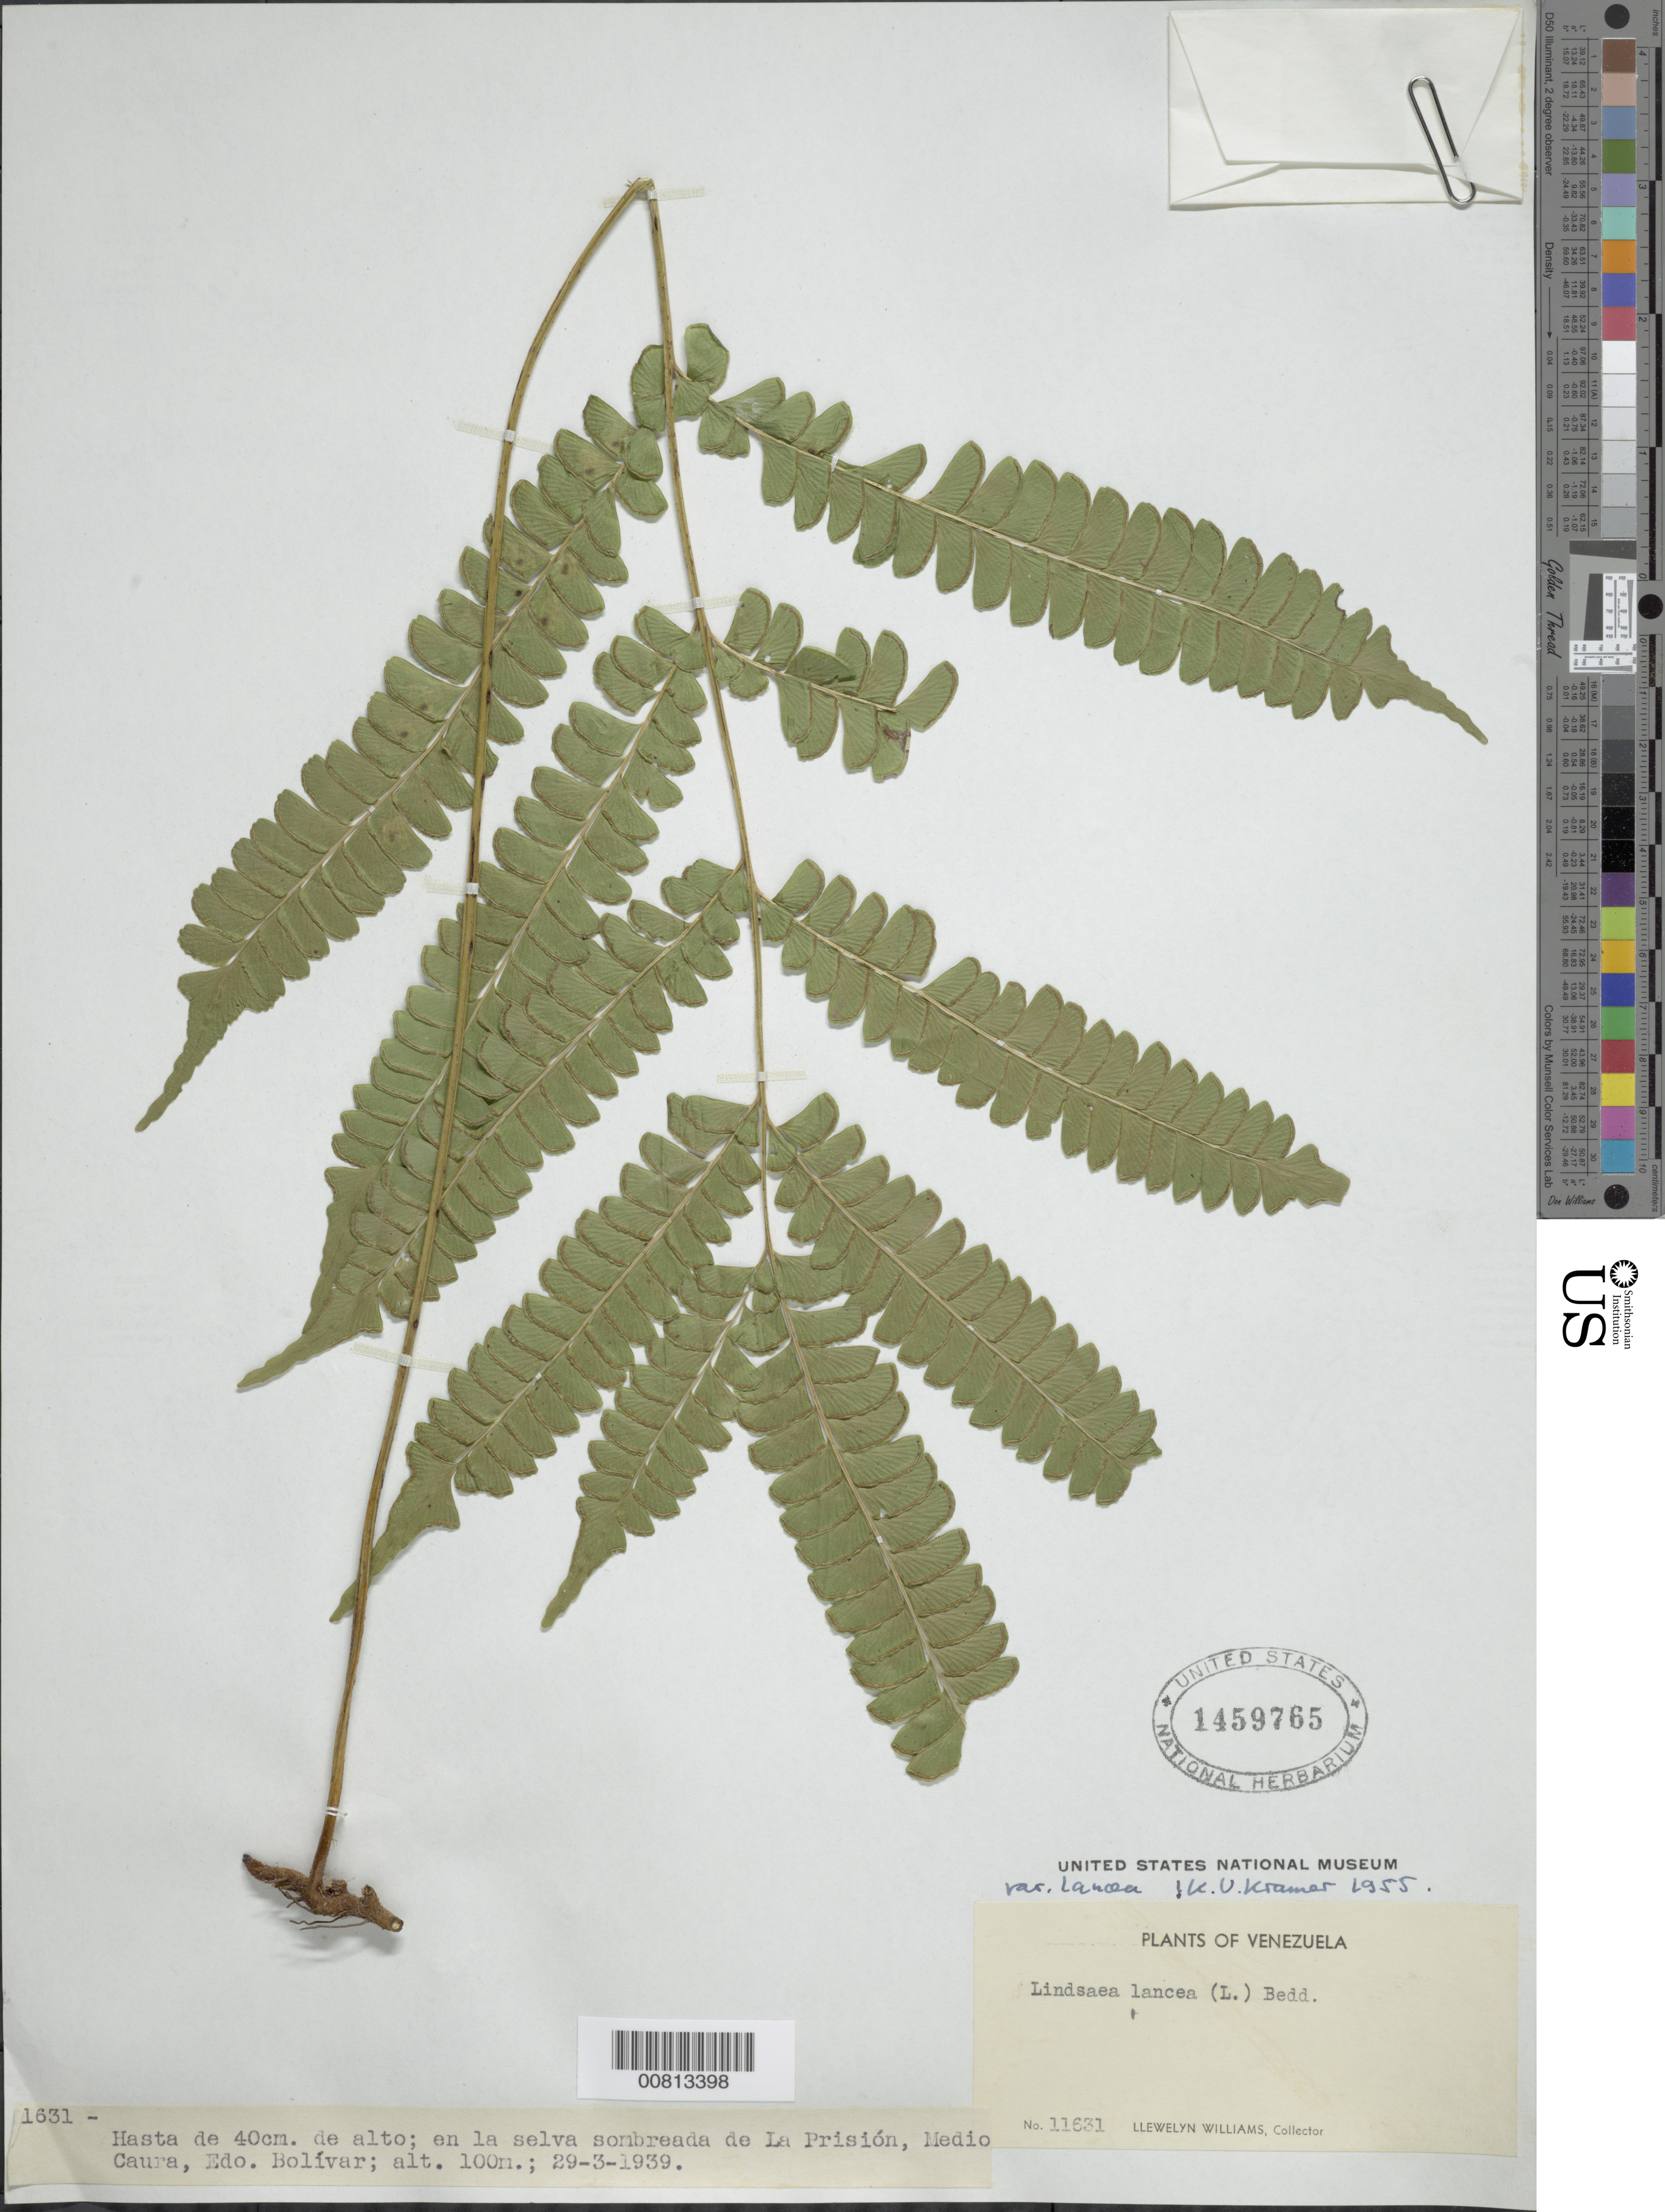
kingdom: Plantae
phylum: Tracheophyta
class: Polypodiopsida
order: Polypodiales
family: Lindsaeaceae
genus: Lindsaea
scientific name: Lindsaea lancea var. lancea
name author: (L.) Bedd.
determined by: Kramer, K. U.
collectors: Ll. Williams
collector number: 11631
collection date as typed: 29-Mar-39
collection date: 1939-03-29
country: Venezuela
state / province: Bolívar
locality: La Prisión, Medio Caura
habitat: Selva sombreada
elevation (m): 100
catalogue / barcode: US 1459765